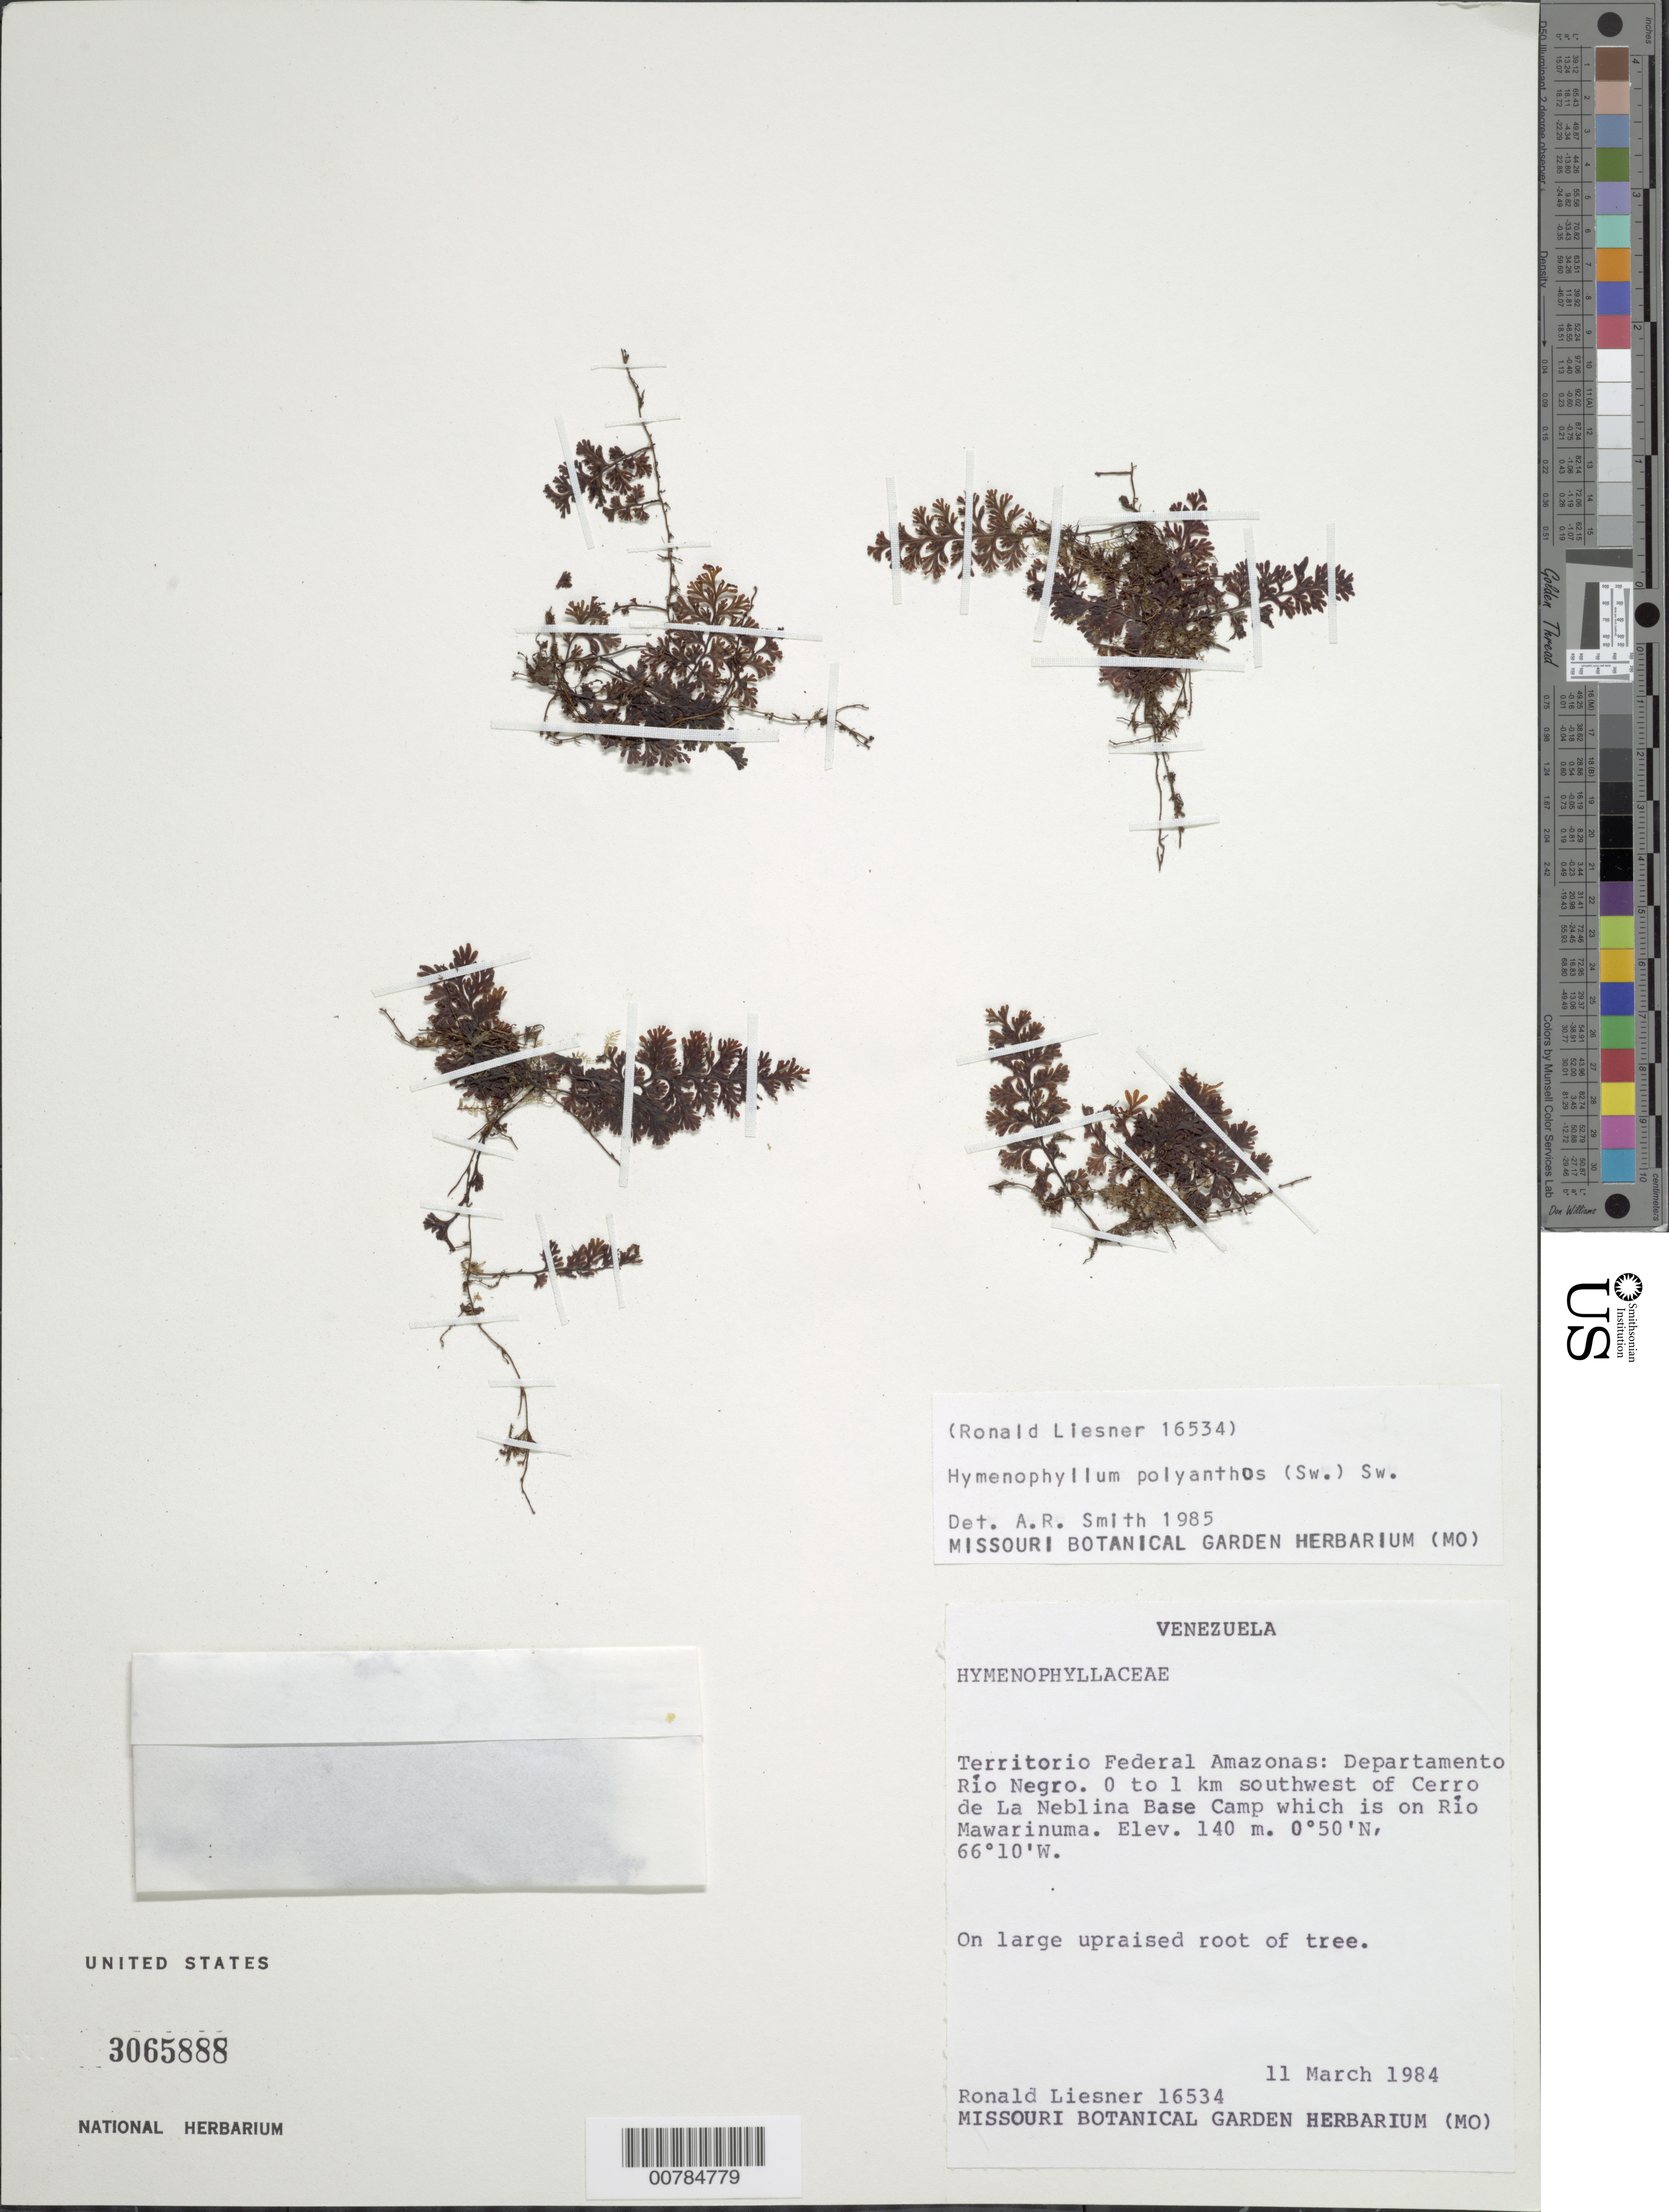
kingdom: Plantae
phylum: Tracheophyta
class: Polypodiopsida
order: Hymenophyllales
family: Hymenophyllaceae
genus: Hymenophyllum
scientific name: Hymenophyllum polyanthos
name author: (Sw.) Sw.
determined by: Smith, Alan R., (UC)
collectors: R. L. Liesner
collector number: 16534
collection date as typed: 11-Mar-84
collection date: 1984-03-11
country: Venezuela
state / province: Amazonas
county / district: Río Negro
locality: Río Mawarinuma, 0-1 km SW of Cerro de La Neblina Base Camp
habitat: Large upraised root of tree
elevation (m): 140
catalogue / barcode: US 3065888